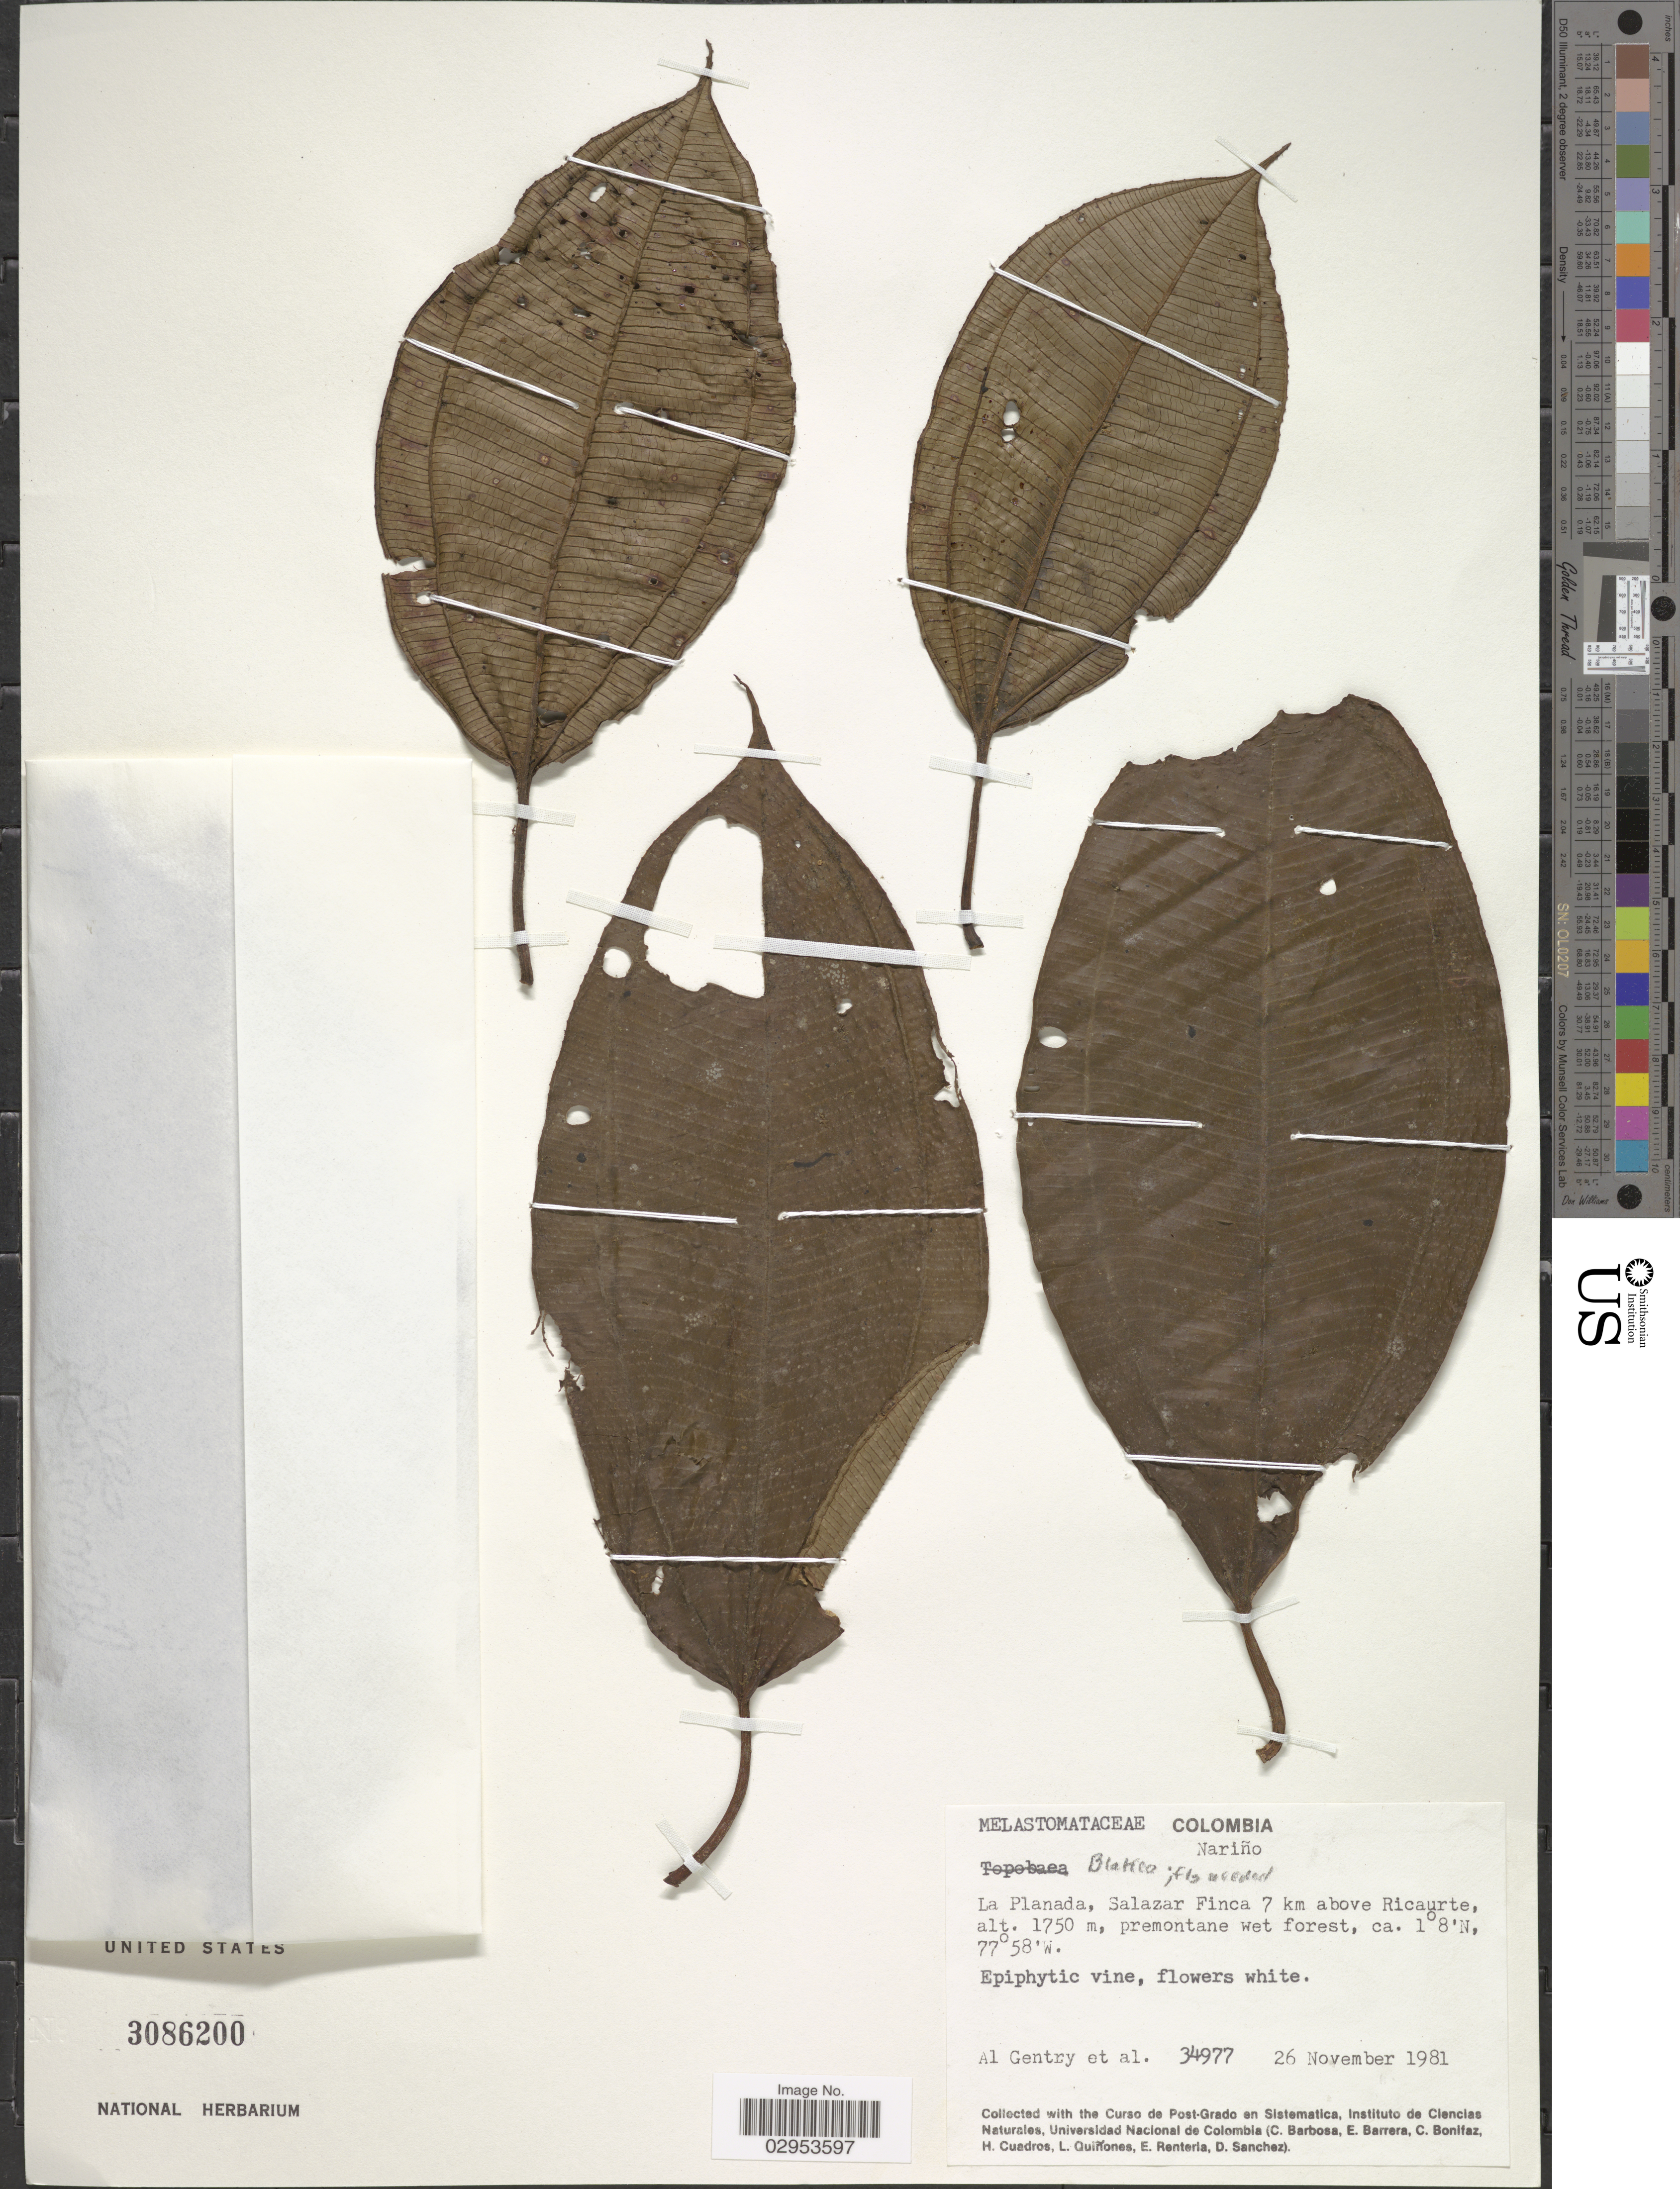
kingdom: Plantae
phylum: Tracheophyta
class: Magnoliopsida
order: Myrtales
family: Melastomataceae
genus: Blakea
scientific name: Blakea sp.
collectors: A. H. Gentry & et al.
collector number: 34977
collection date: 1981-11-26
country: Colombia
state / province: Nariño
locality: La Planada, Salazar Finca 7 km above Ricaurte.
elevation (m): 1750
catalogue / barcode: US 3086200